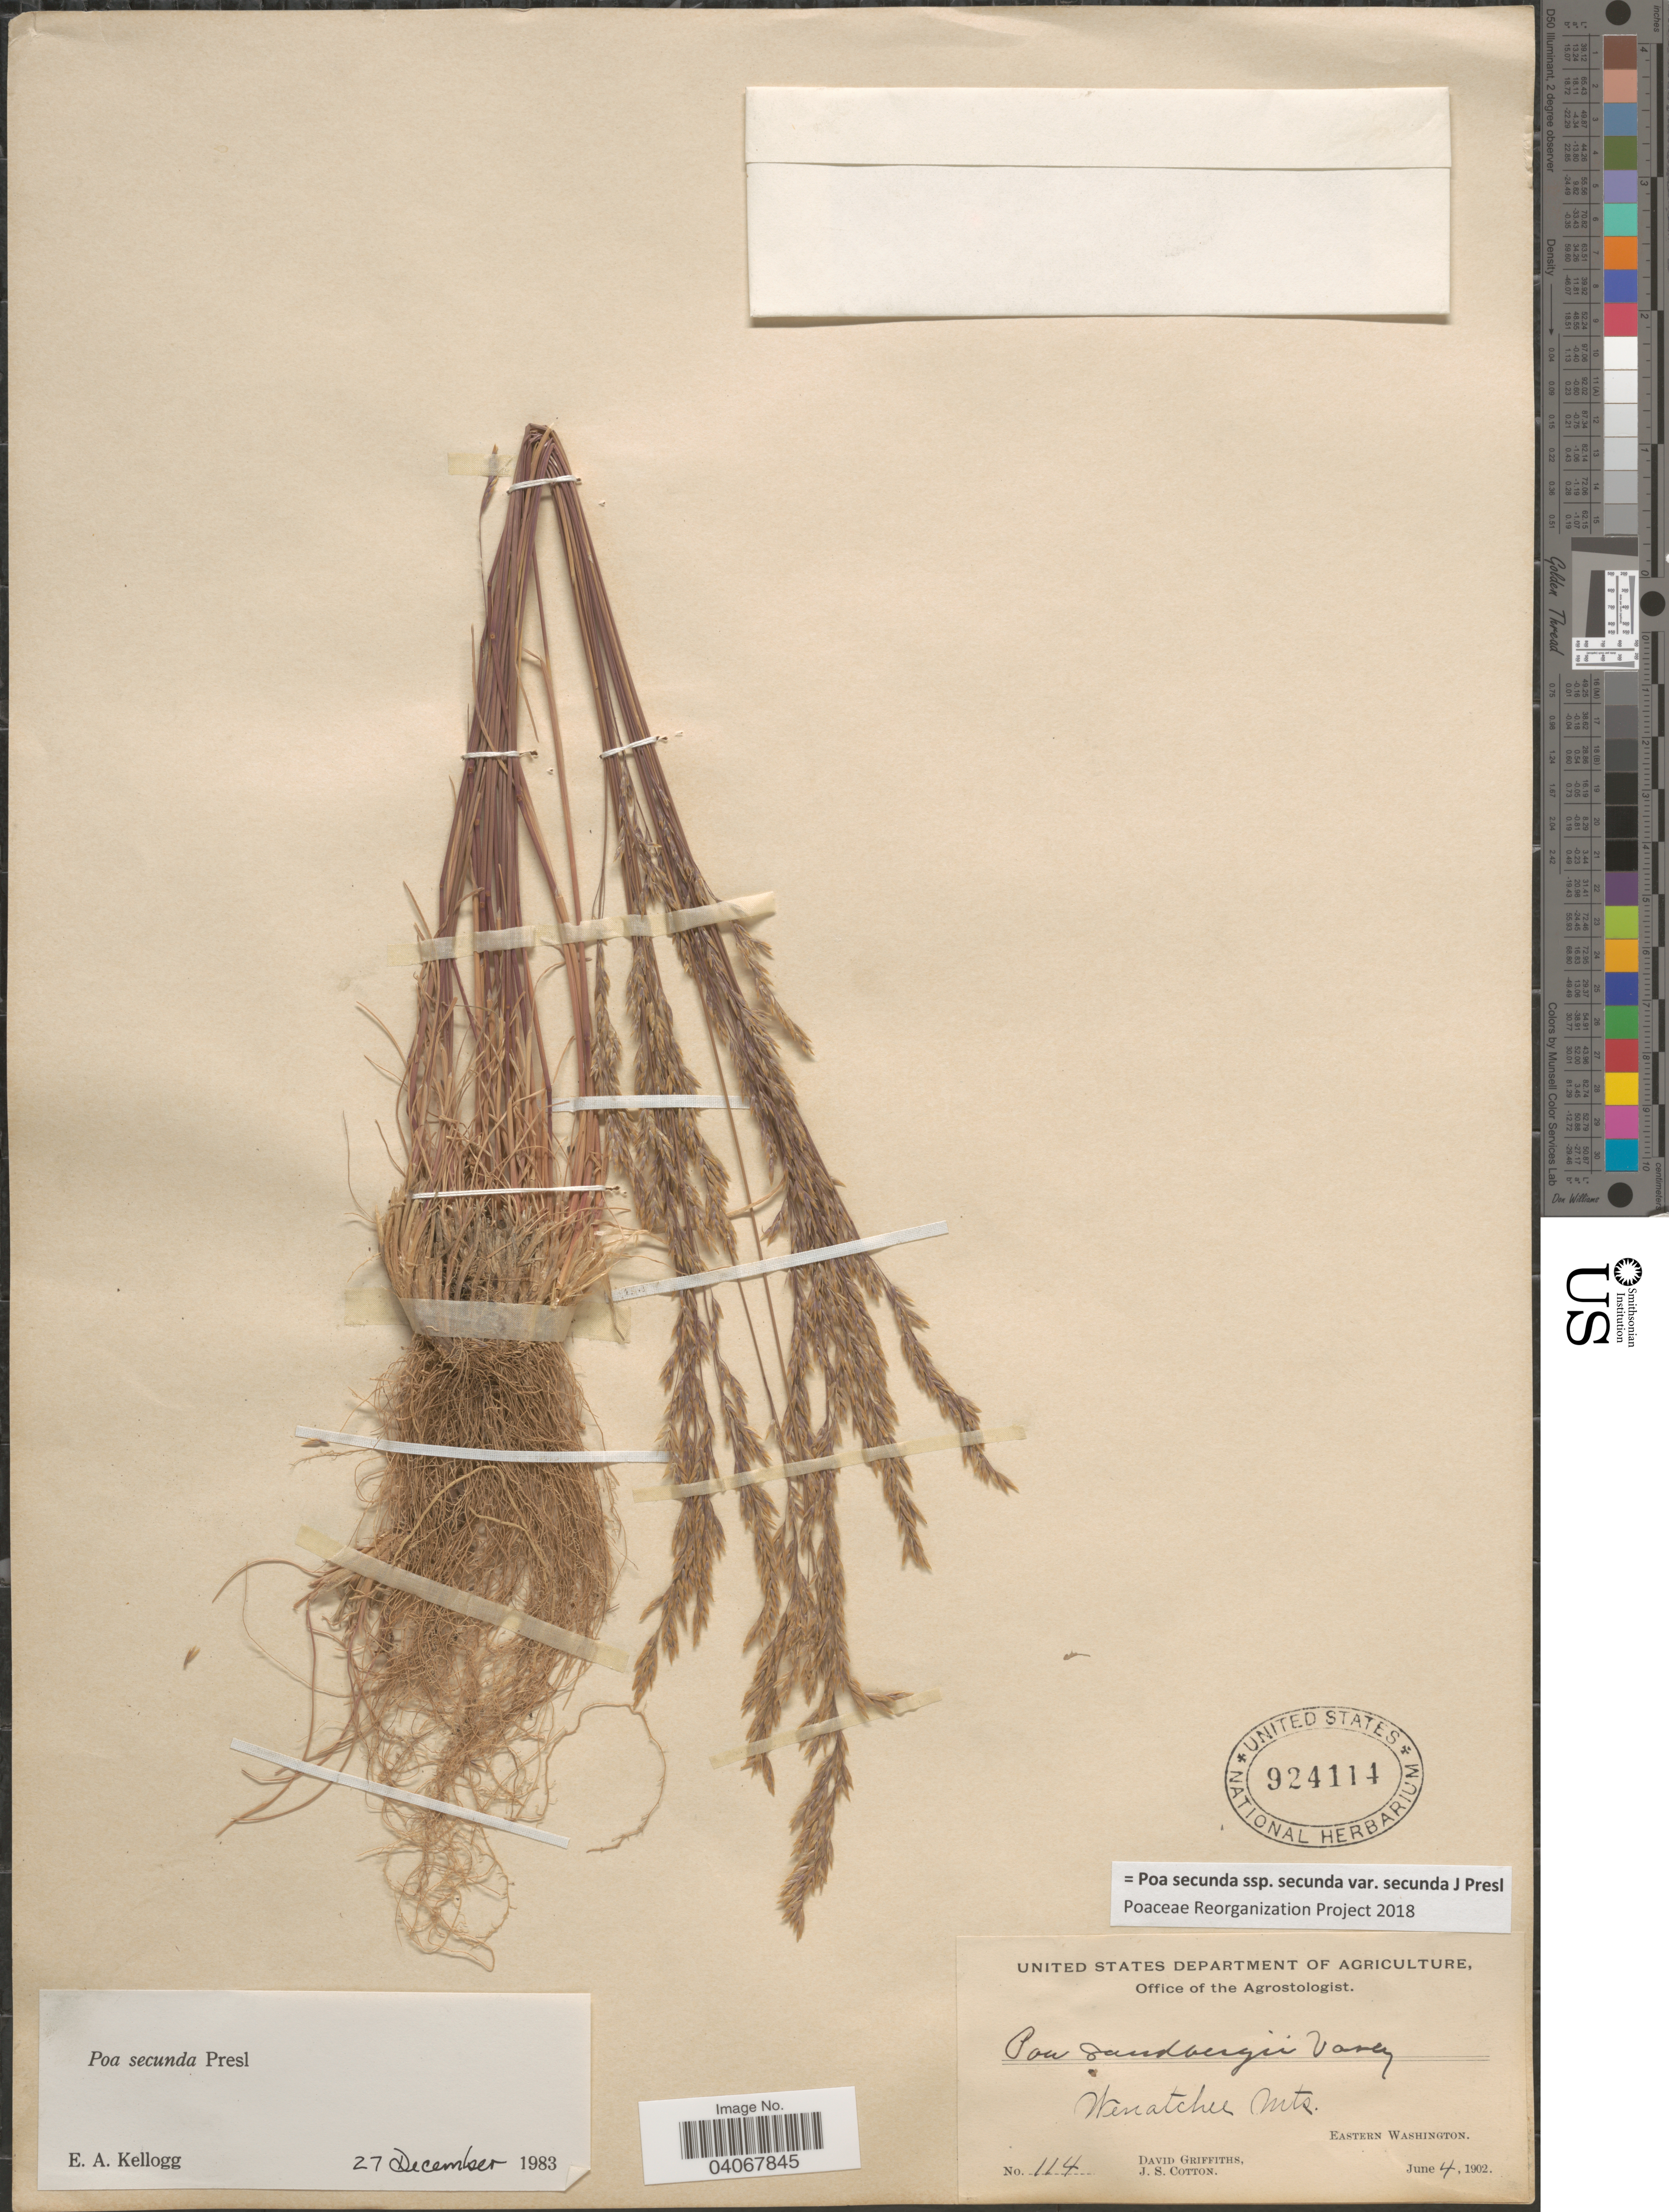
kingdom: Plantae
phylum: Tracheophyta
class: Liliopsida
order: Poales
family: Poaceae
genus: Poa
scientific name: Poa secunda subsp. secunda var. secunda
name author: J. Presl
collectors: D. Griffiths & J. S. Cotton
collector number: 114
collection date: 1902-06-04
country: United States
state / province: Washington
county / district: Chelan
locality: Wenatchee Mts. Eastern Washington.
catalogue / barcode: US 924114